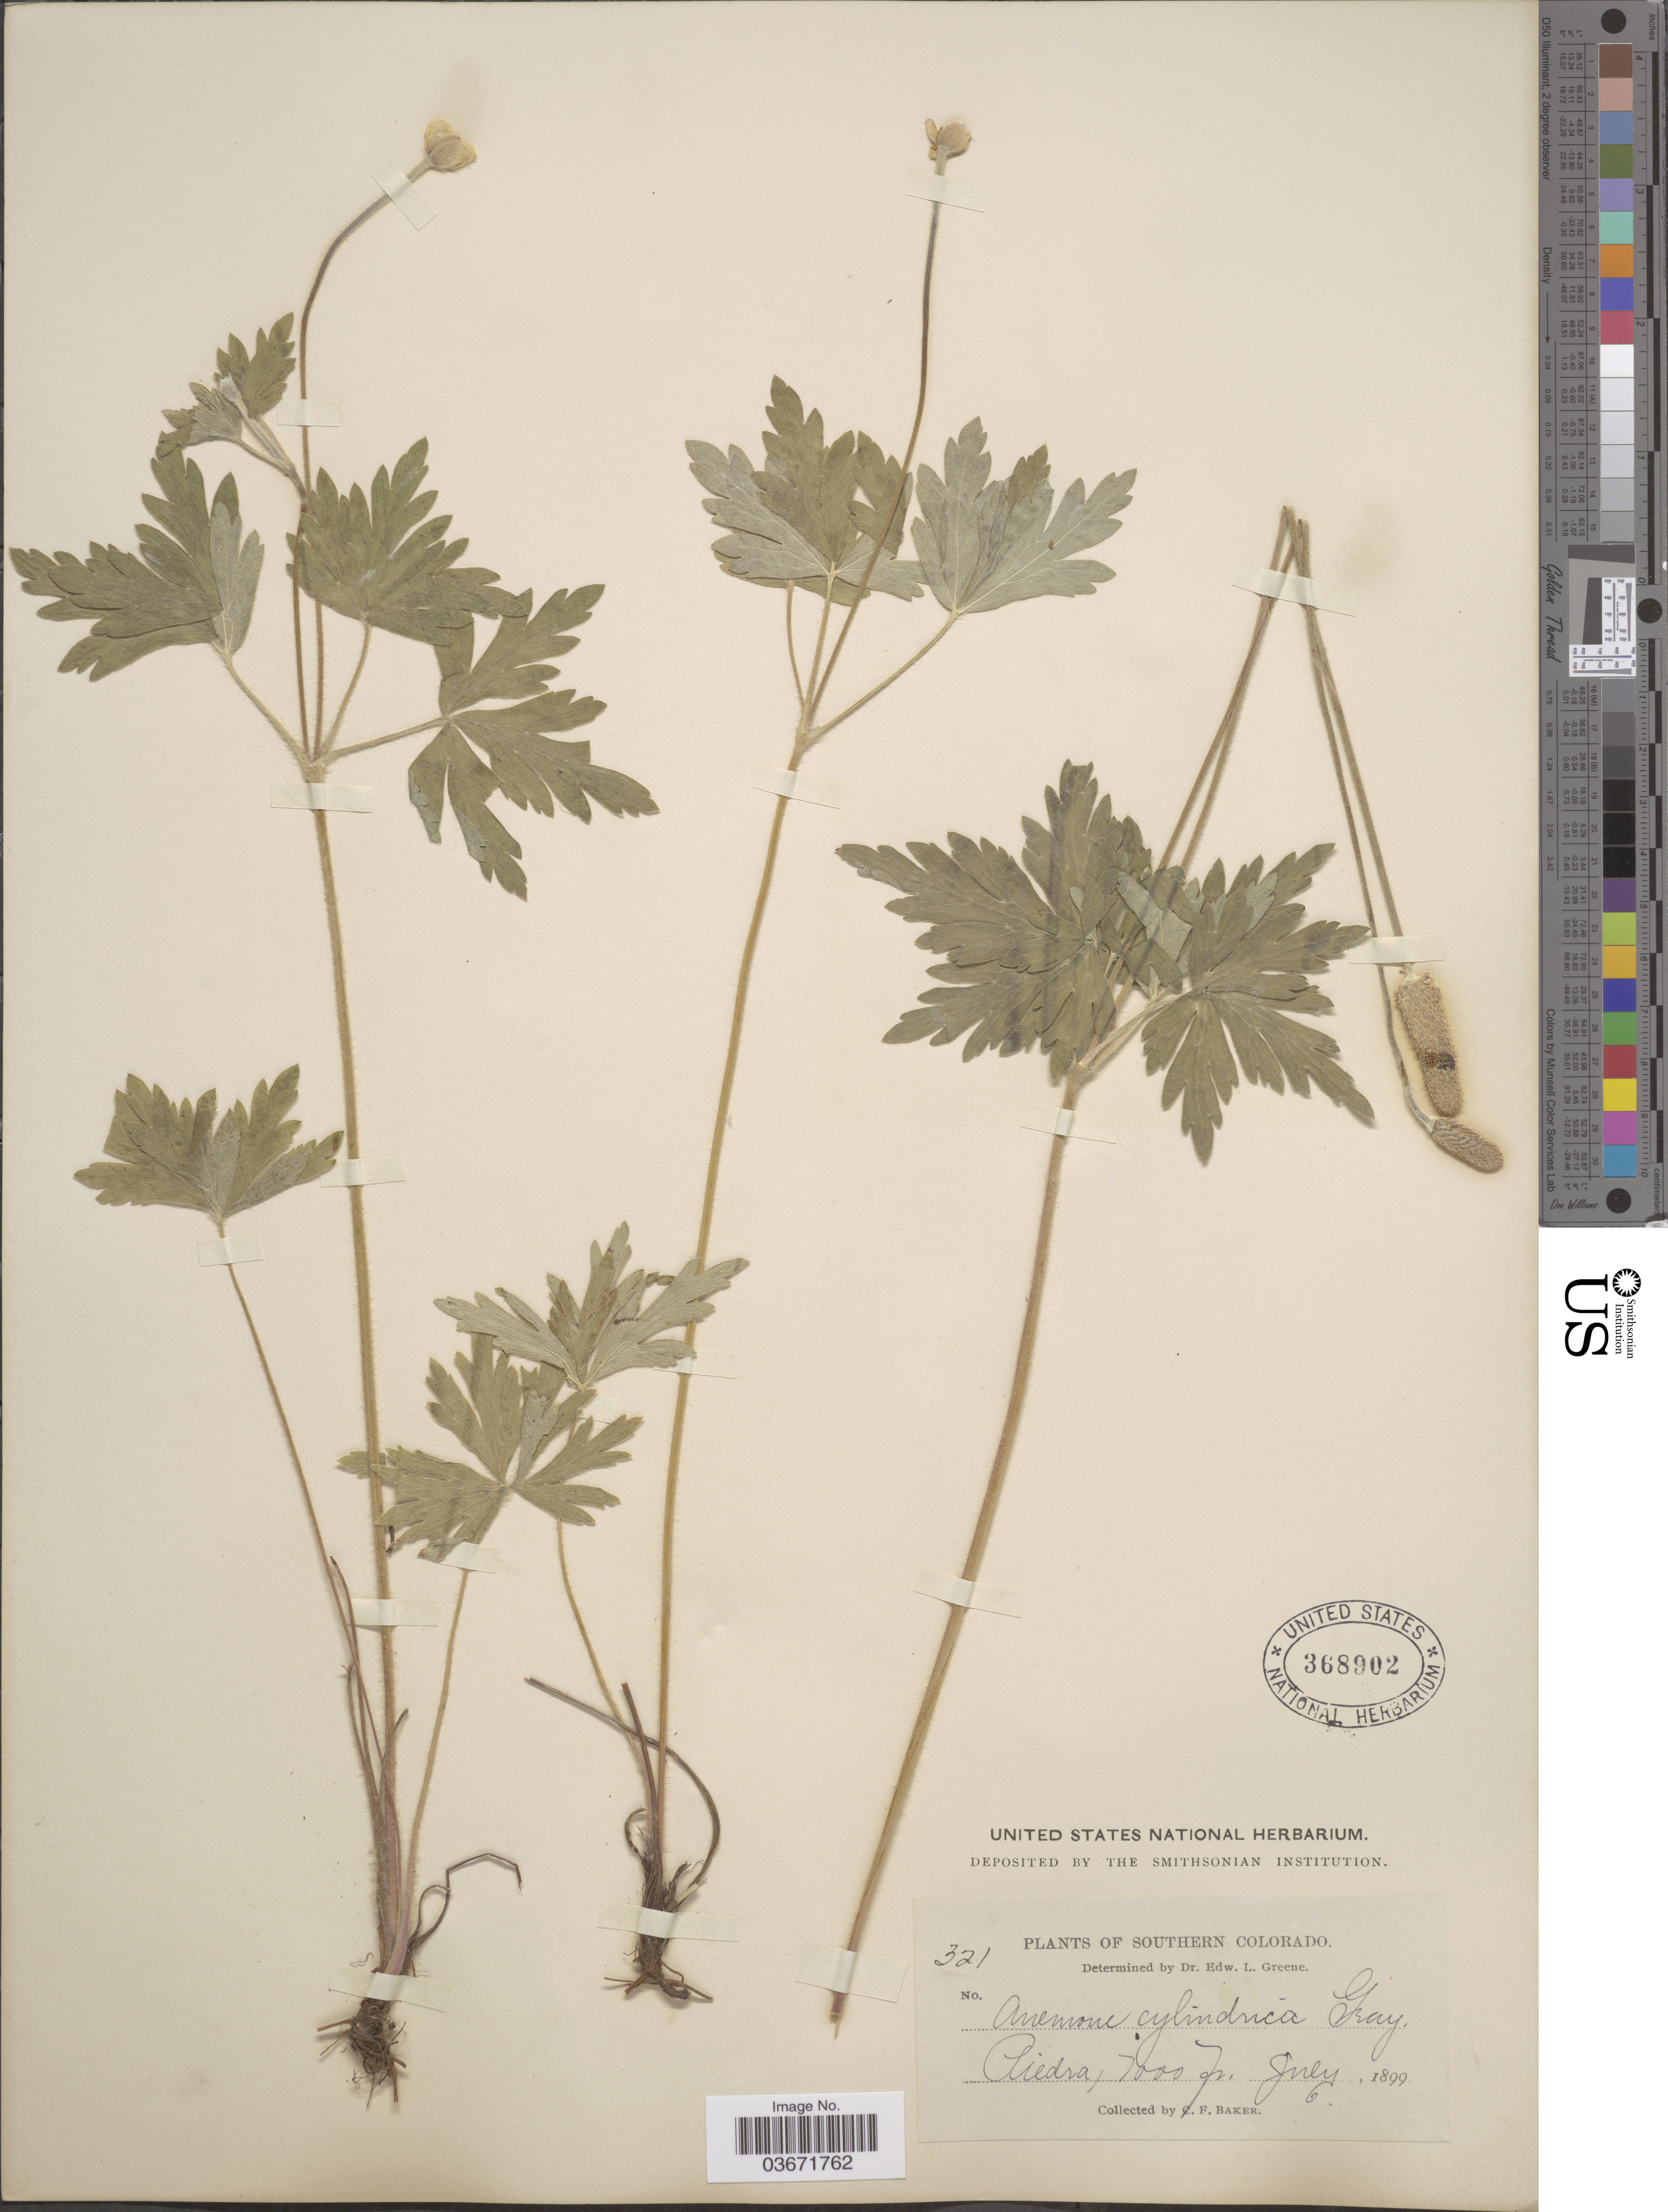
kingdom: Plantae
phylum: Tracheophyta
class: Magnoliopsida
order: Ranunculales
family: Ranunculaceae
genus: Anemone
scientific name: Anemone cylindrica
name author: A. Gray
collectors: C. F. Baker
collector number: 321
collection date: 1899-07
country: United States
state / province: Colorado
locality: Southern Colorado. Piedra.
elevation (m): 2134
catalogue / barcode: US 36902